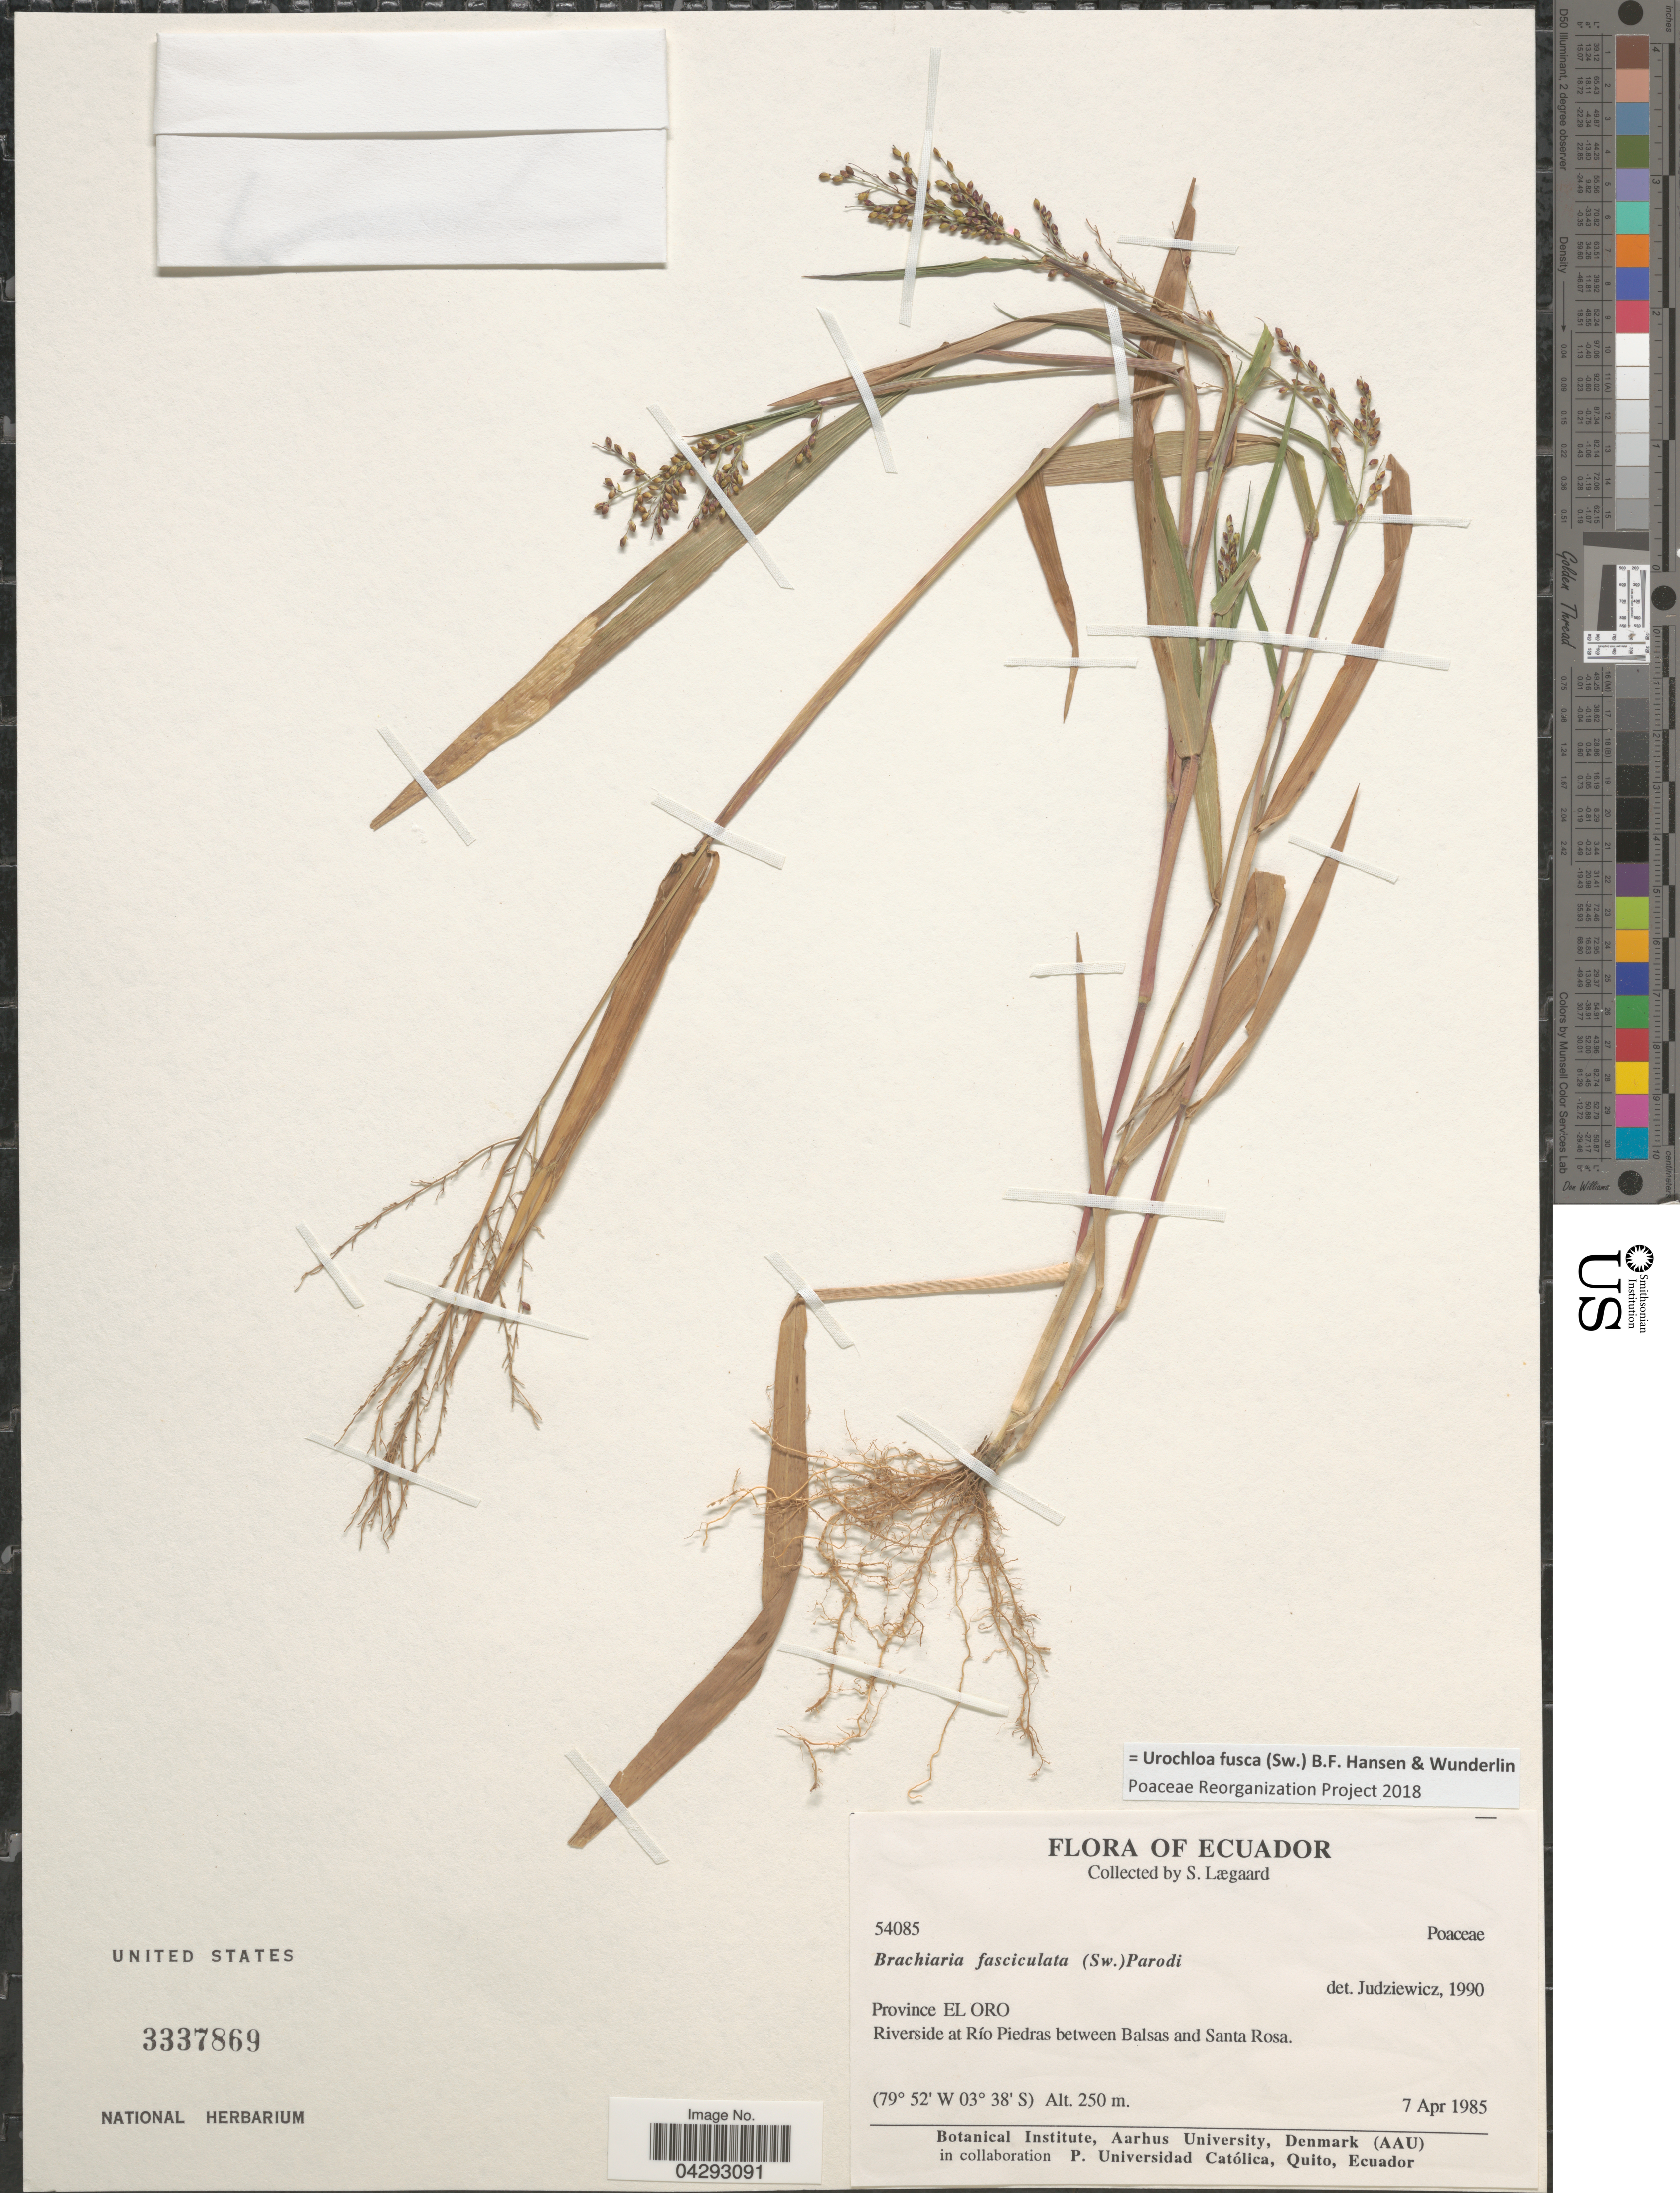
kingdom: Plantae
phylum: Tracheophyta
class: Liliopsida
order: Poales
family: Poaceae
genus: Urochloa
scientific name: Urochloa fusca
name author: (Sw.) B.F. Hansen & Wunderlin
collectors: S. Lægaard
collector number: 54085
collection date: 1985-04-07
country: Ecuador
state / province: El Oro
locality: Province El Oro. Riverside at Río Piedras between Balsas and Santa Rosa.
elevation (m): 250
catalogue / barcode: US 3337869